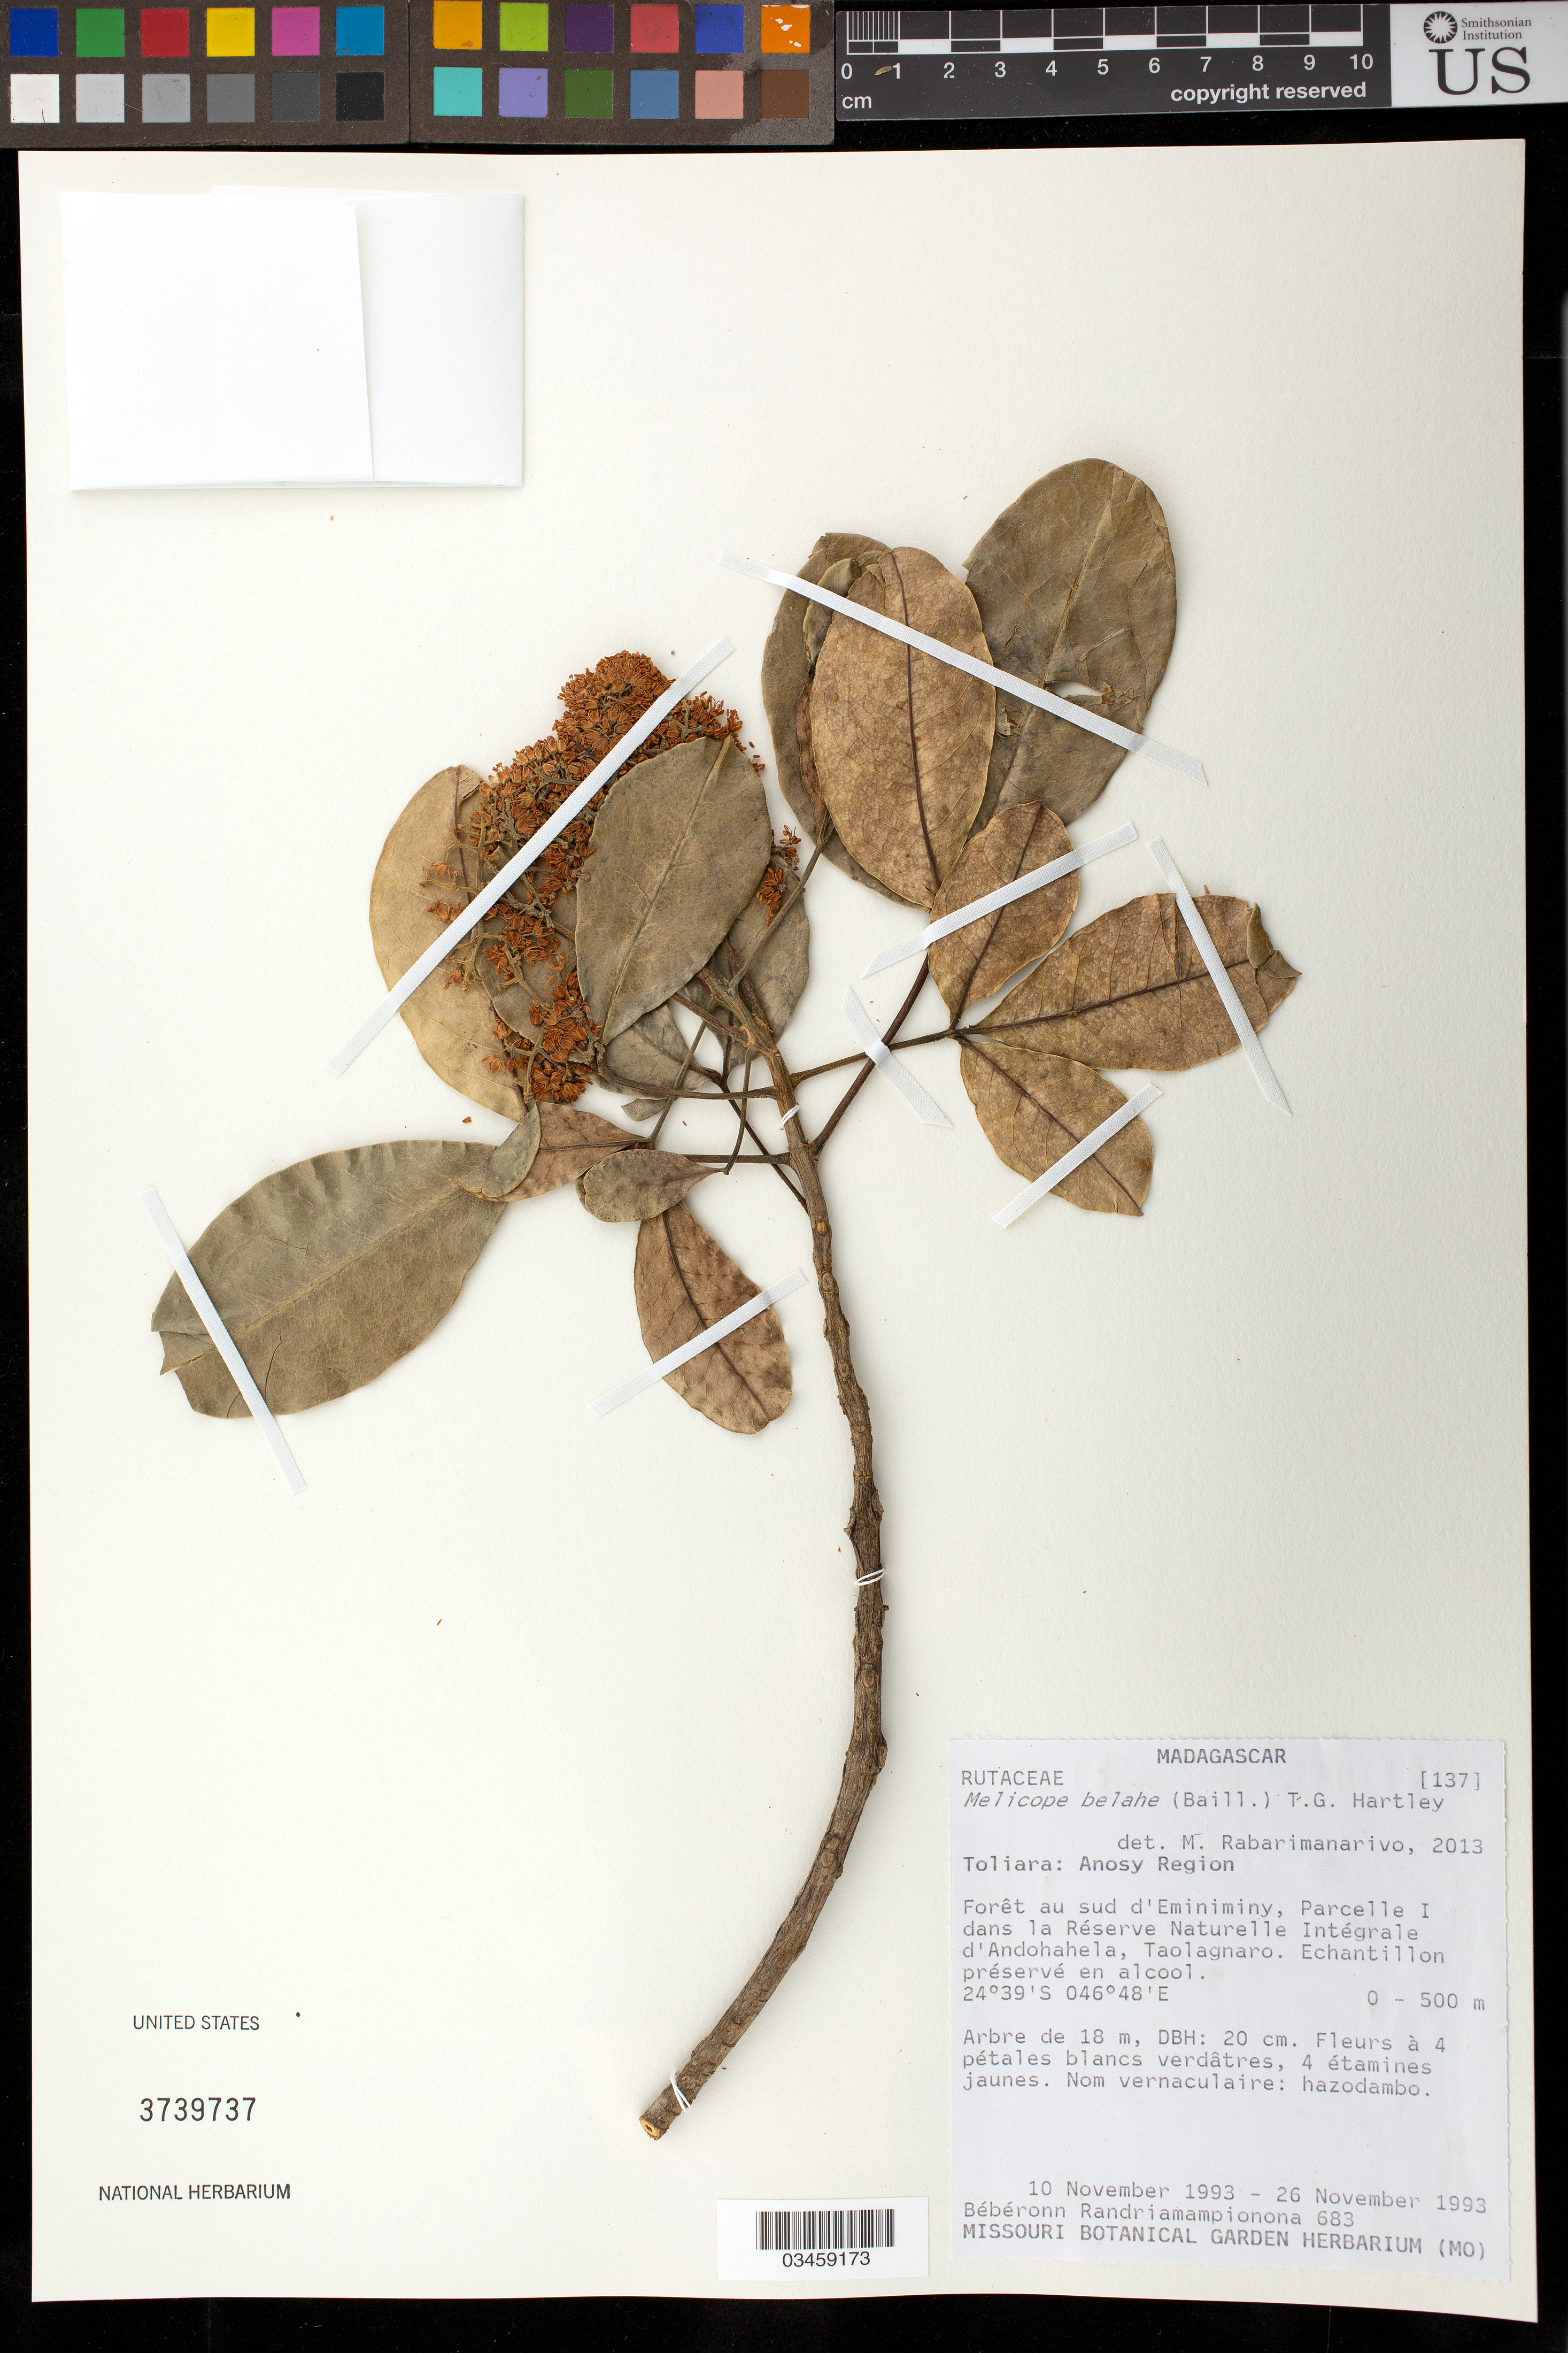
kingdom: Plantae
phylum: Tracheophyta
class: Magnoliopsida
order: Sapindales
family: Rutaceae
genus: Melicope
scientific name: Melicope belahe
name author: (Baill.) T.G. Hartley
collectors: B. Randriamampionona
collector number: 683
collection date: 1993-11-10/1993-11-26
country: Madagascar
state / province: Anosy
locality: Anosy Region. Forêt au sud d'Eminiminy, Parcelle I dans la Réserve Naturelle Intégrale d'Andohahela, Taolagnaro.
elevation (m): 0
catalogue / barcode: US 3739737